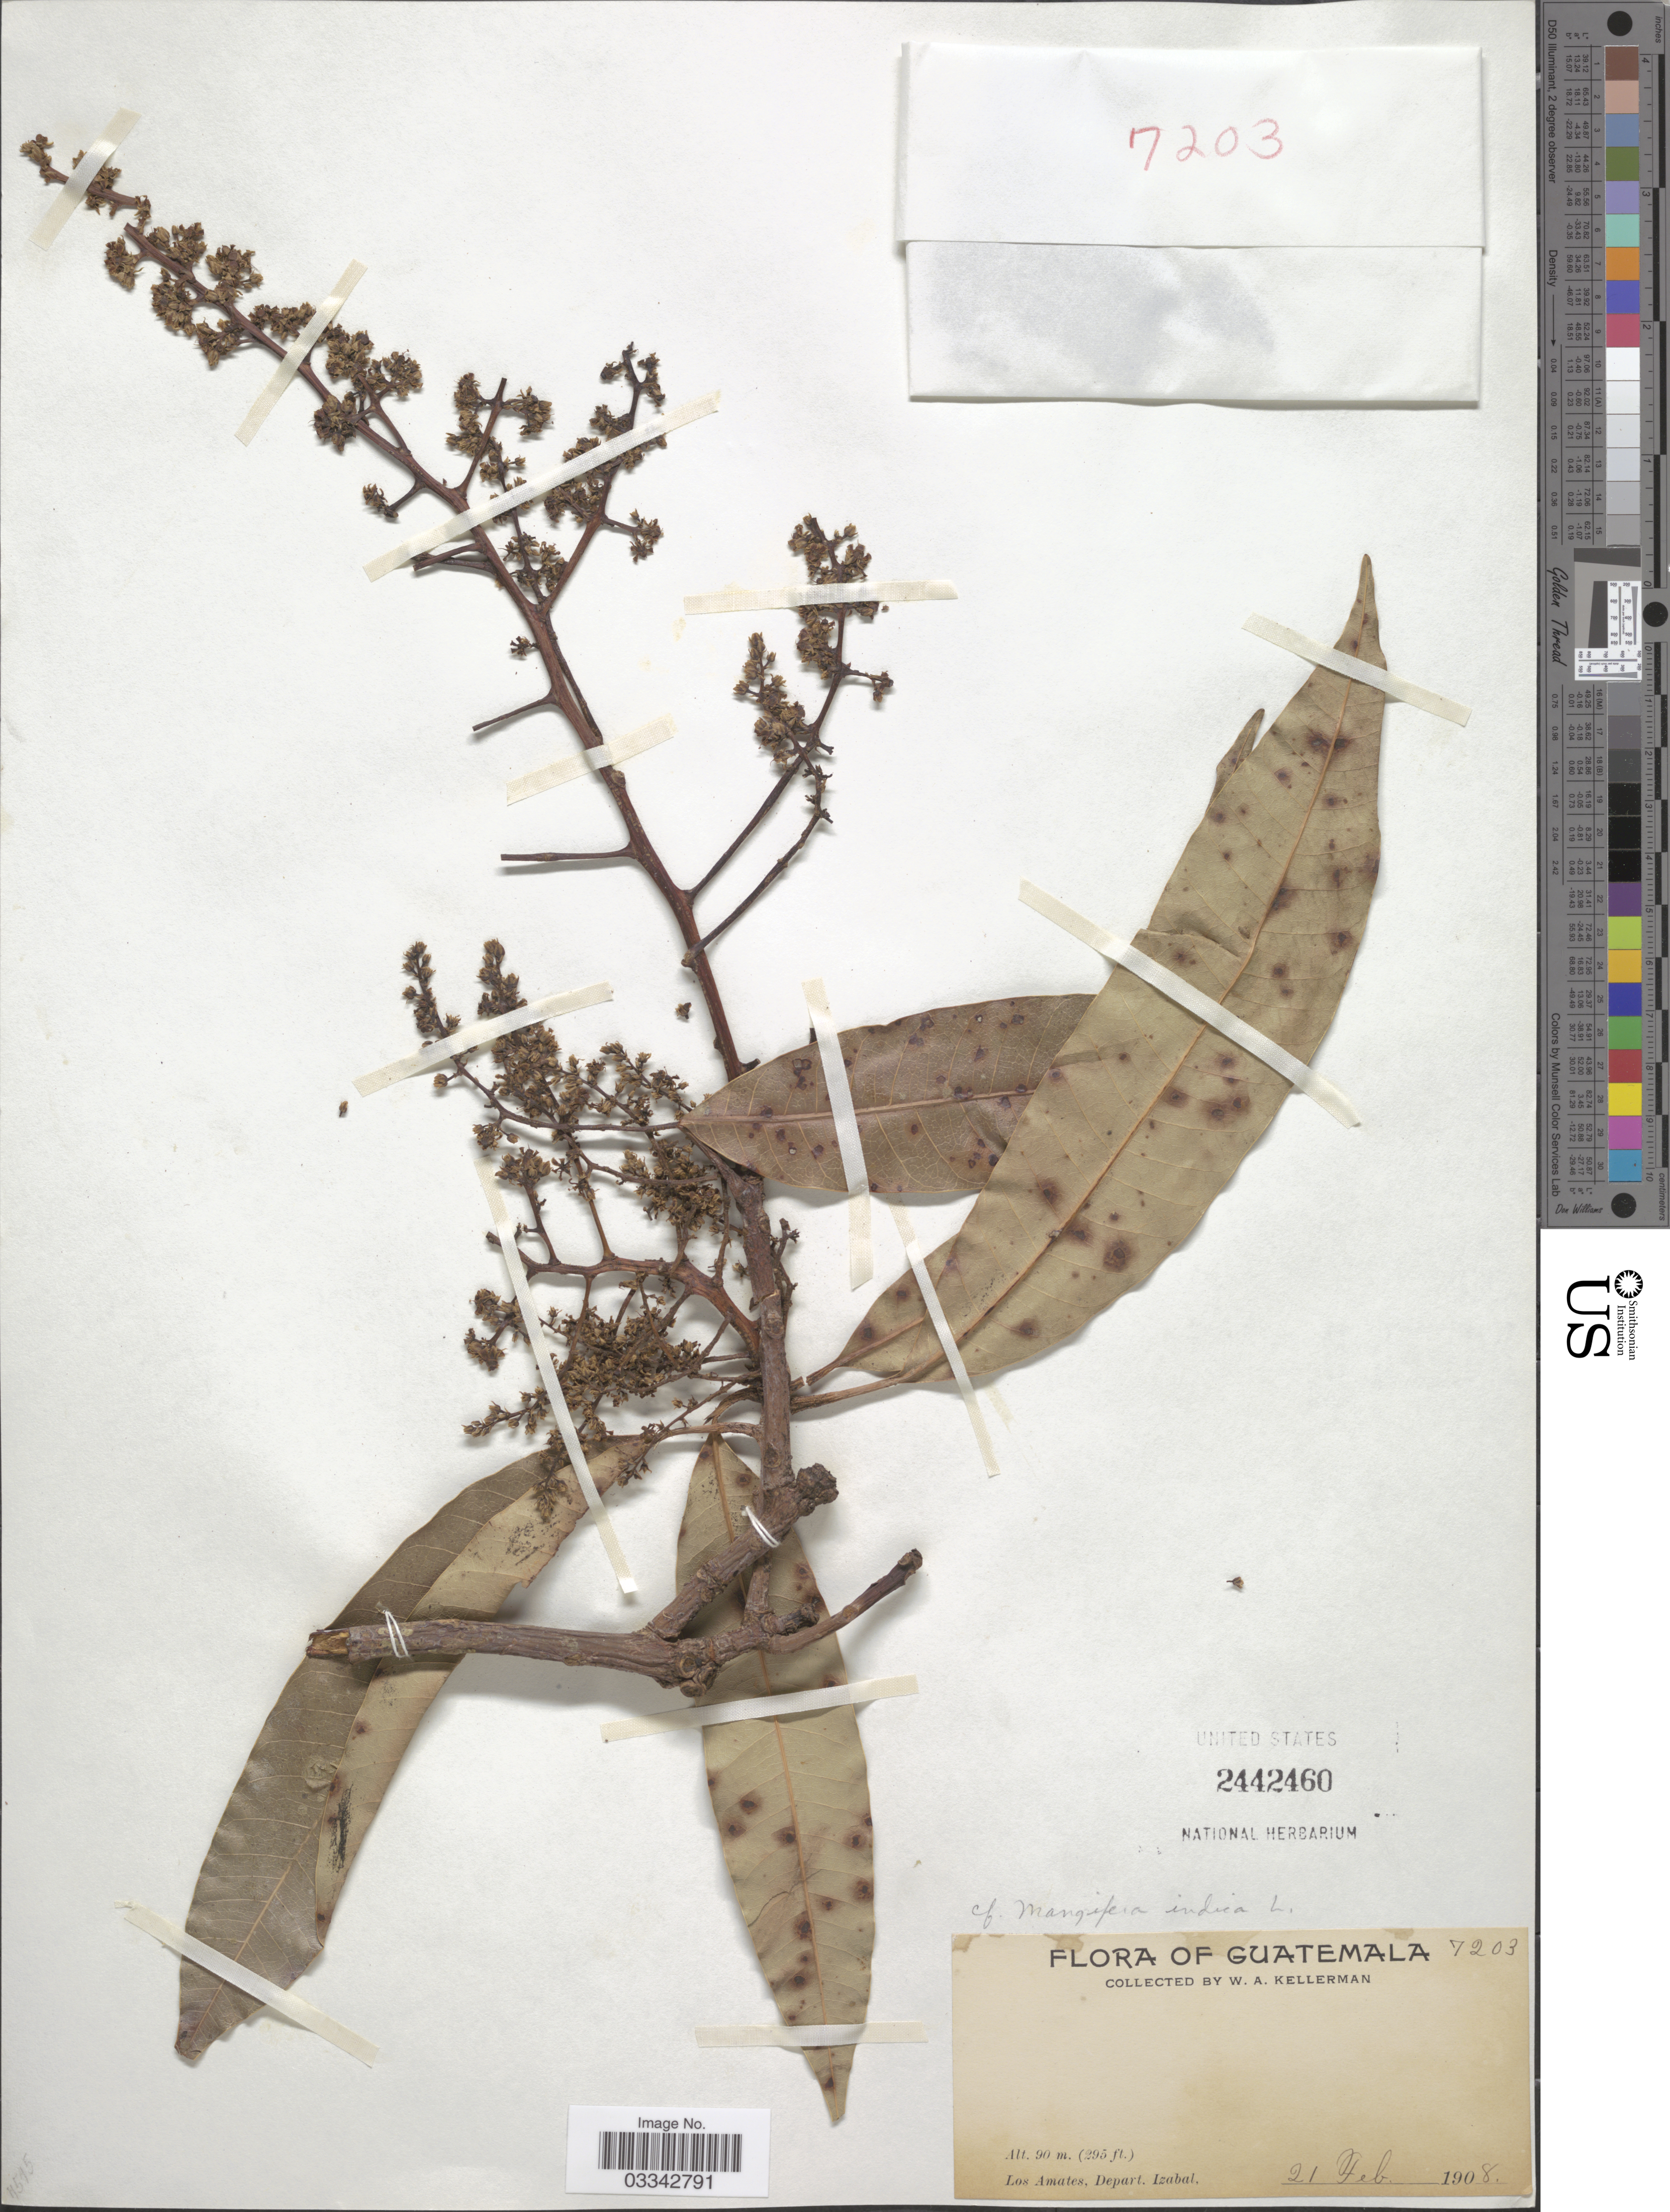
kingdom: Plantae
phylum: Tracheophyta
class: Magnoliopsida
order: Sapindales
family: Anacardiaceae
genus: Mangifera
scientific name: Mangifera indica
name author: L.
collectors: W. Kellerman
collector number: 7203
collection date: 1908-02-21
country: Guatemala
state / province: Izabal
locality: Los Amates, Depart. Izabal.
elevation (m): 90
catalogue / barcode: US 2442460